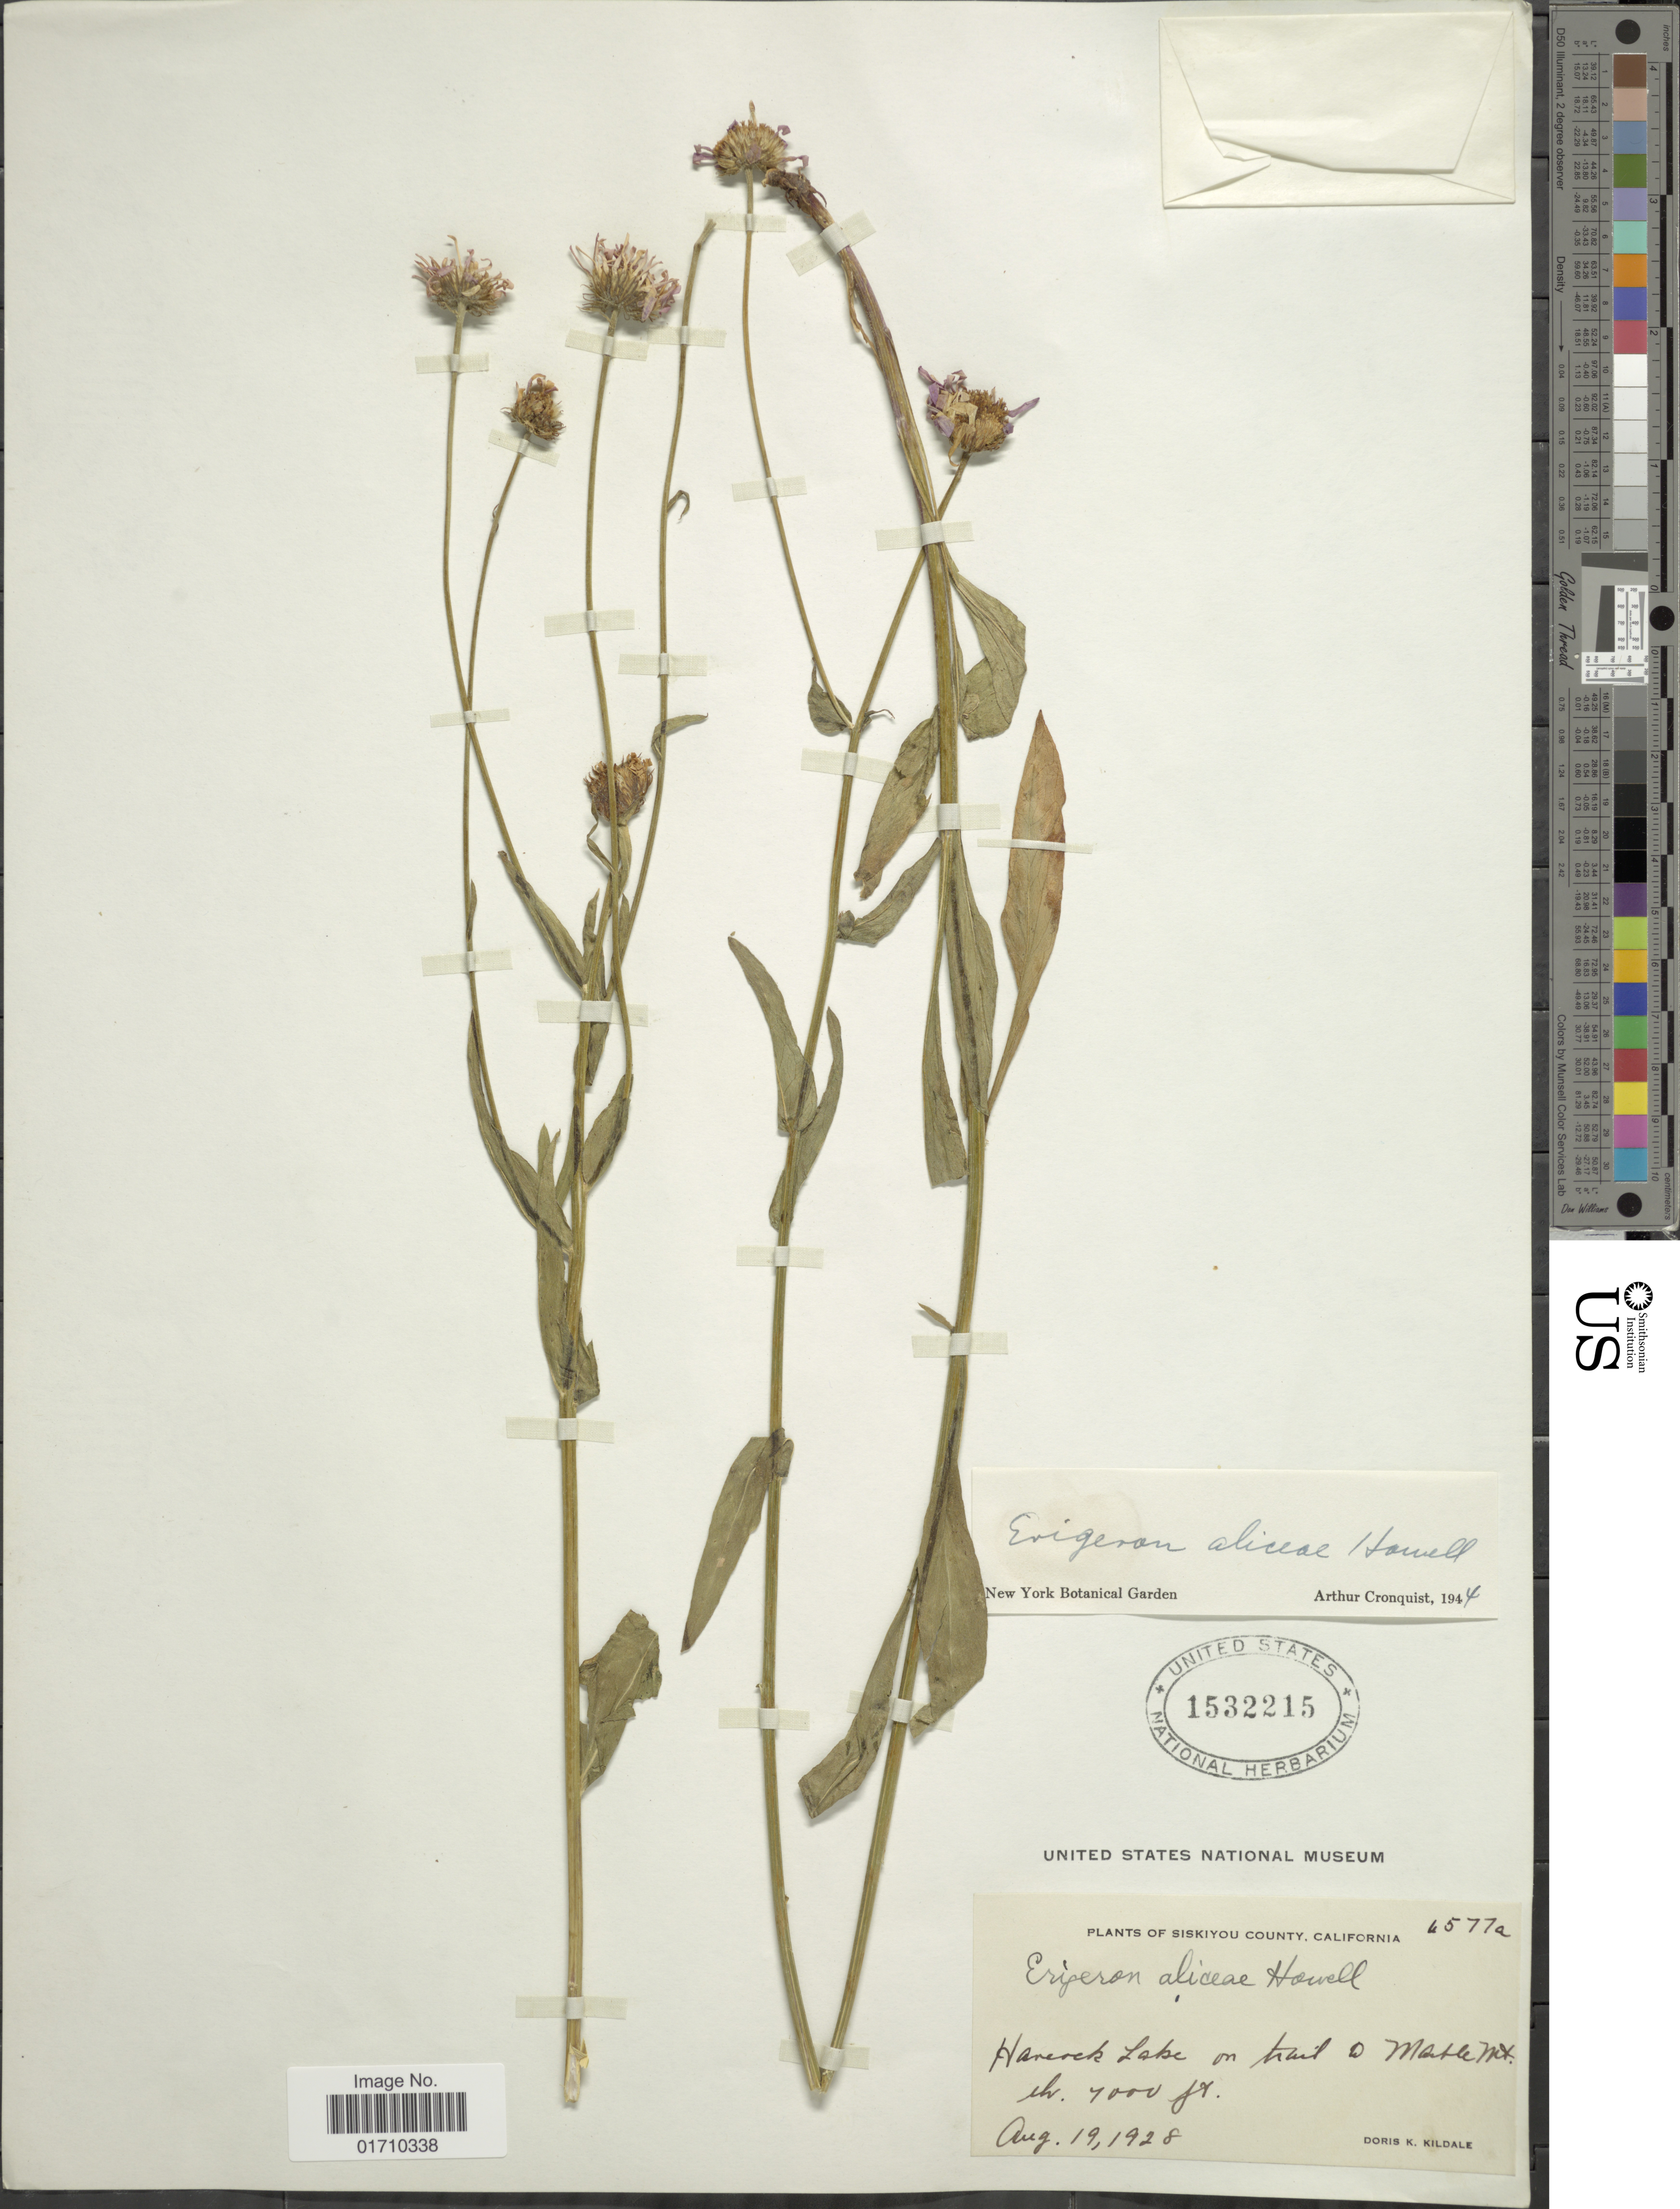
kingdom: Plantae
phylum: Tracheophyta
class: Magnoliopsida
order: Asterales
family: Asteraceae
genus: Erigeron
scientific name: Erigeron aliceae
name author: Howell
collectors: D. Kildale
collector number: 4577a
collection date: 1928-08-19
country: United States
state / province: California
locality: Hancock Lake on trail to Marble Mt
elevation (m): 2134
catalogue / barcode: US 1532215